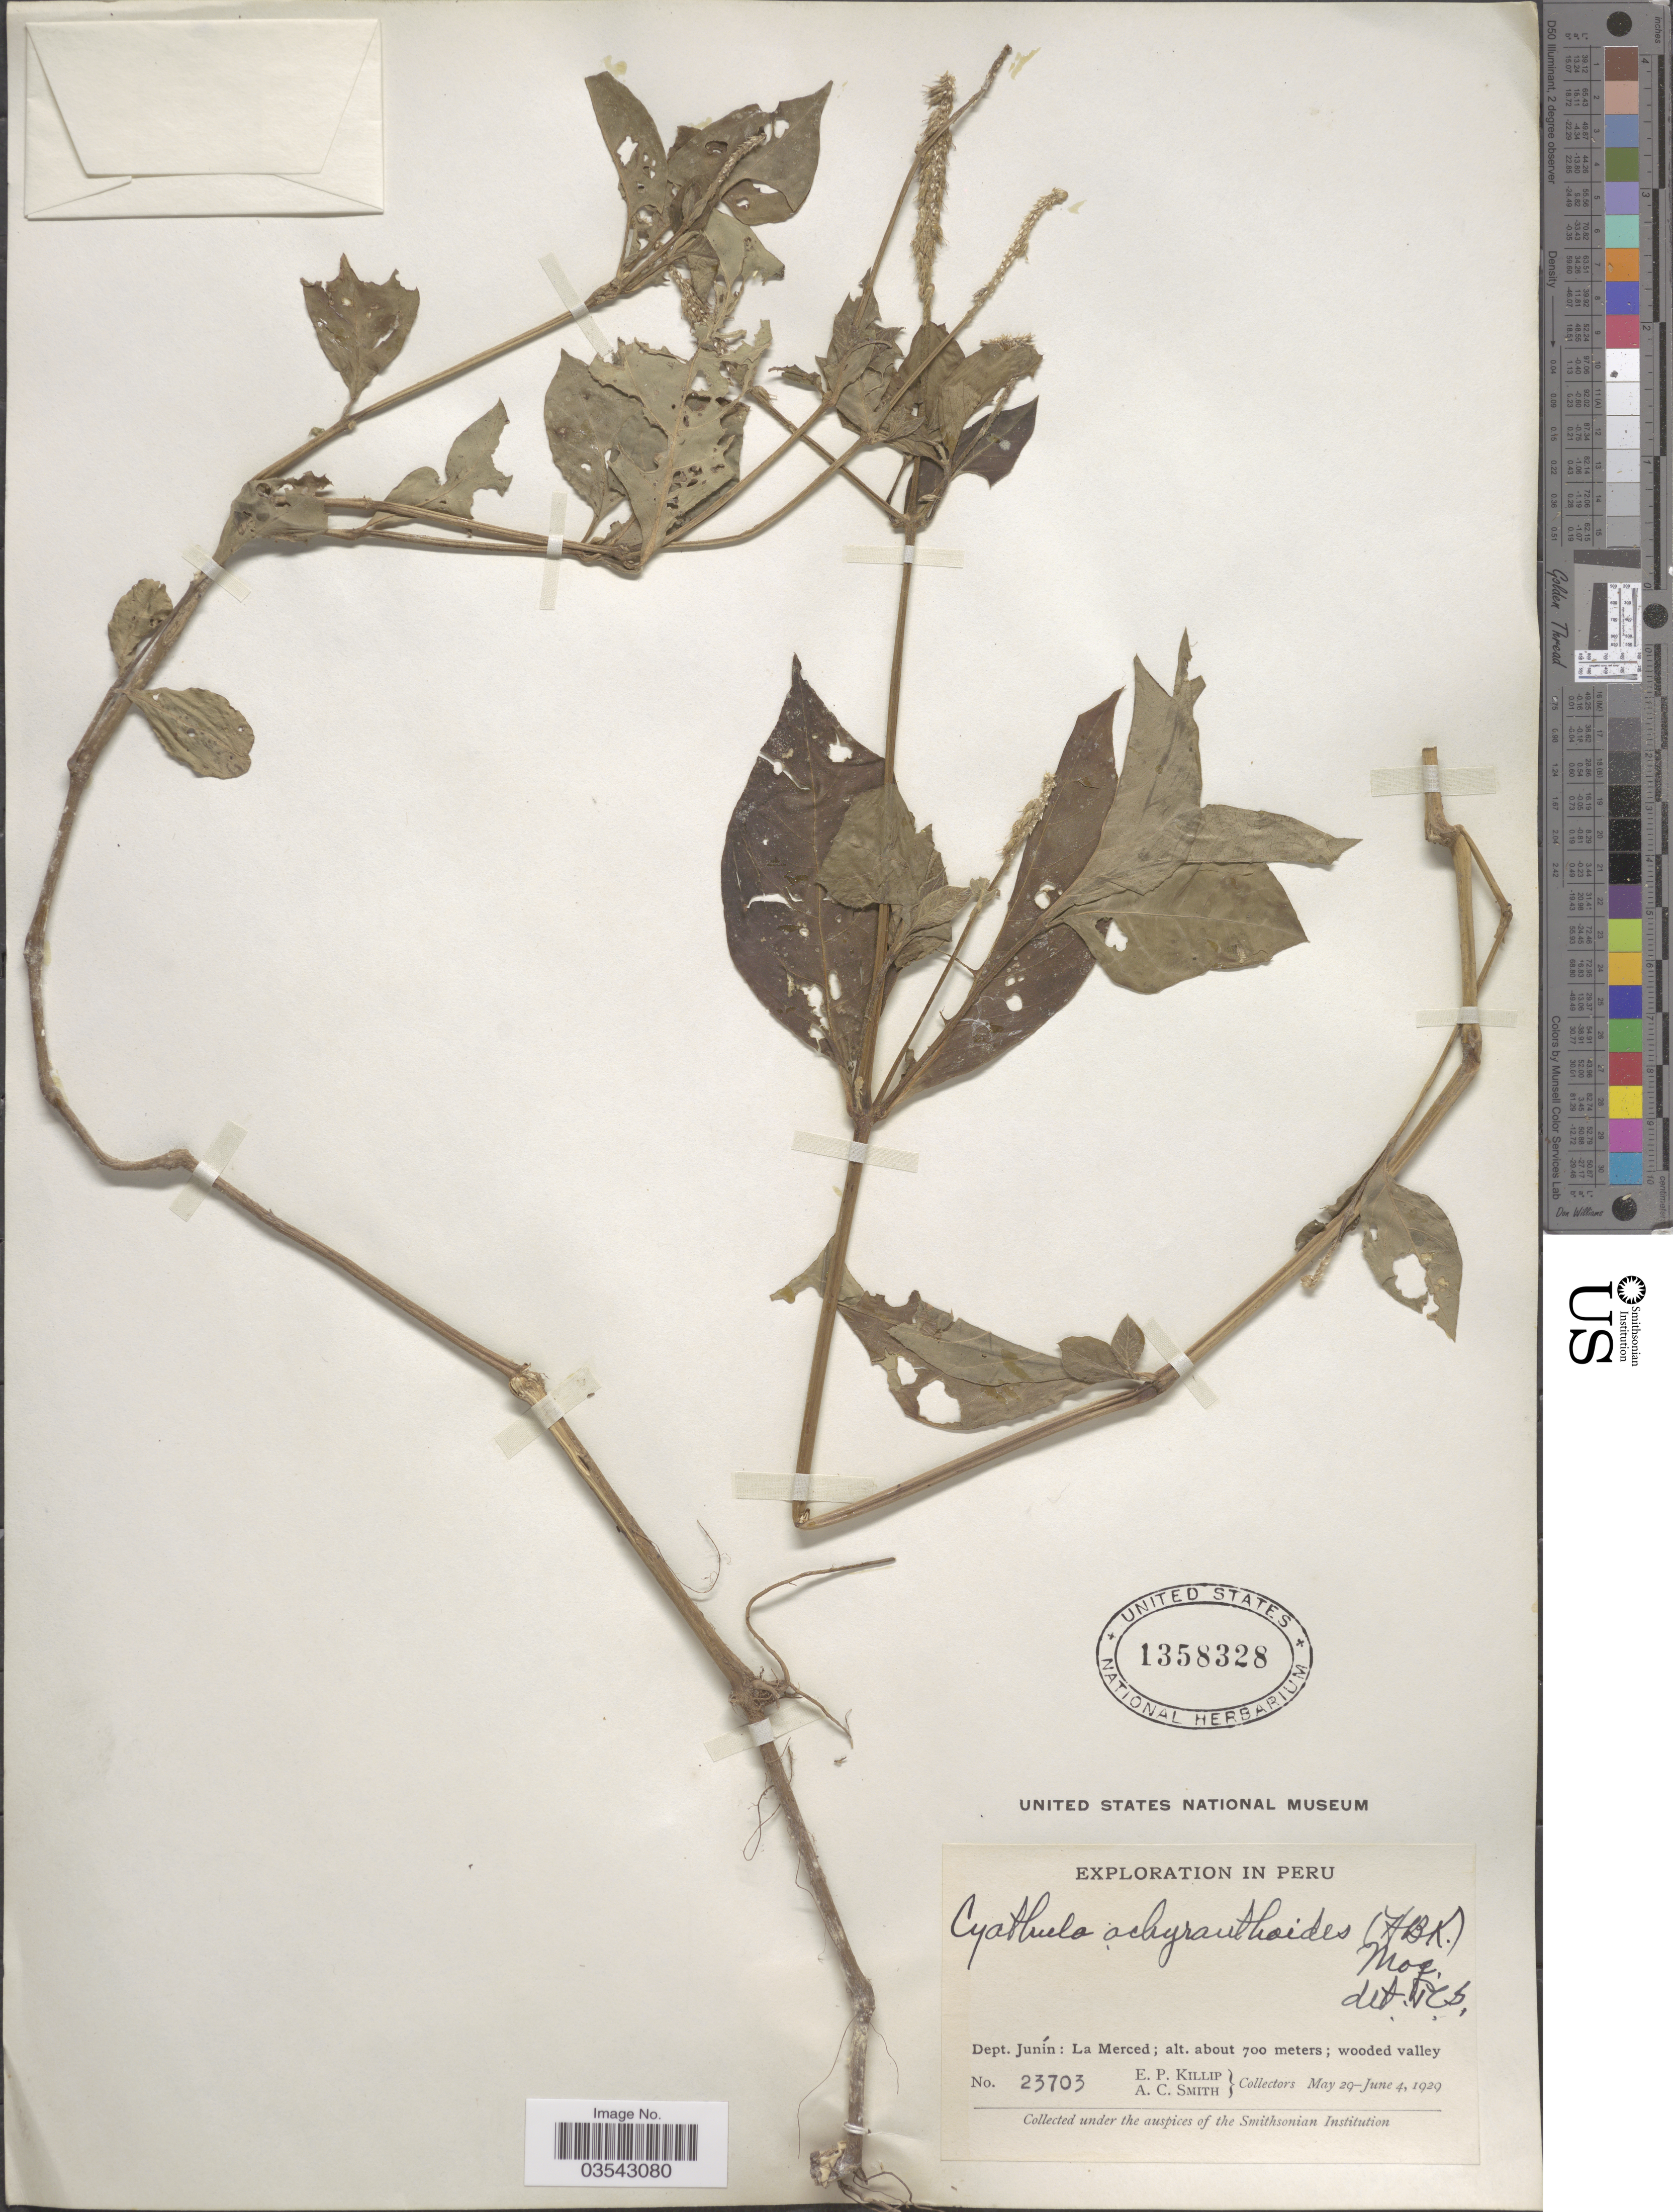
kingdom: Plantae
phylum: Tracheophyta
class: Magnoliopsida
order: Caryophyllales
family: Amaranthaceae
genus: Cyathula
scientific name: Cyathula achyranthoides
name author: (Kunth) Moq.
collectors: E. P. Killip & A. C. Smith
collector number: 23703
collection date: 1929-05-29/1929-06-04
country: Peru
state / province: Junín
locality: Dept. Junín: La Merced; wooded valley.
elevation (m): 700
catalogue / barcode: US 1358328